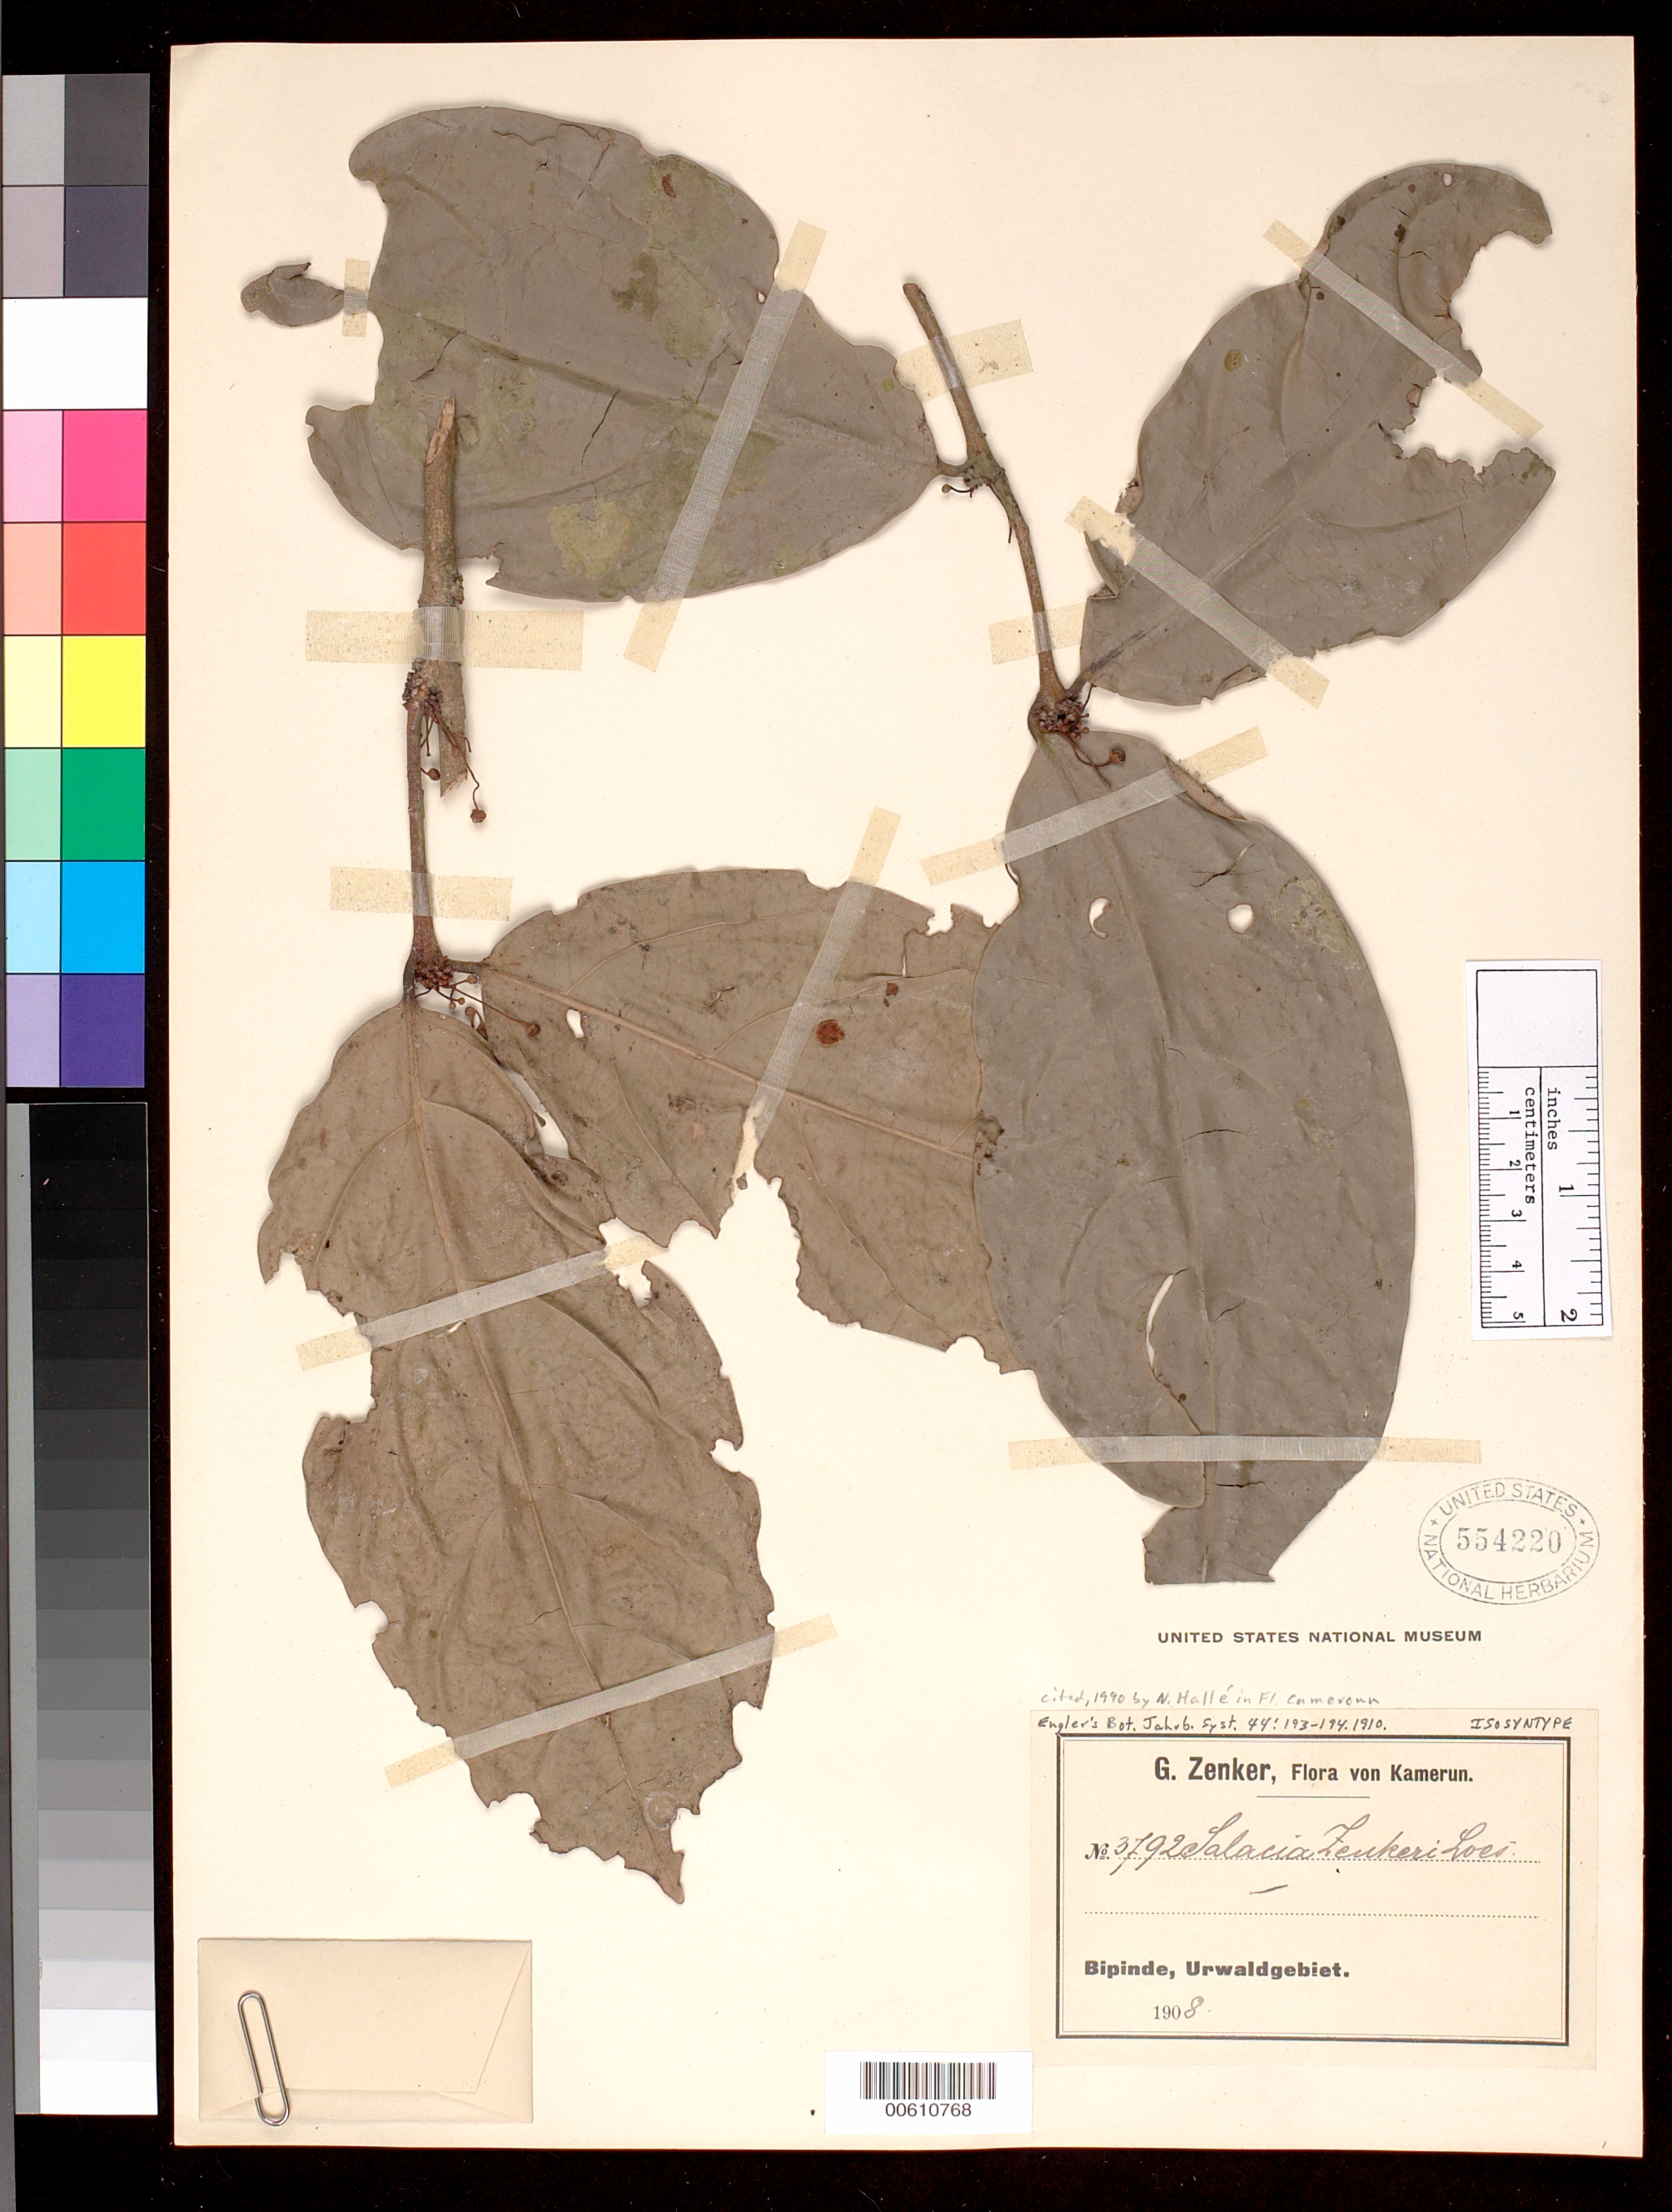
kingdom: Plantae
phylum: Tracheophyta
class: Magnoliopsida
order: Celastrales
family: Celastraceae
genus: Salacia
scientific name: Salacia zenkeri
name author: Loes.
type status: Isosyntype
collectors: G. A. Zenker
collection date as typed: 1908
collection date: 1908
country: Cameroon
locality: Bipinde.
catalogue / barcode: US 554220